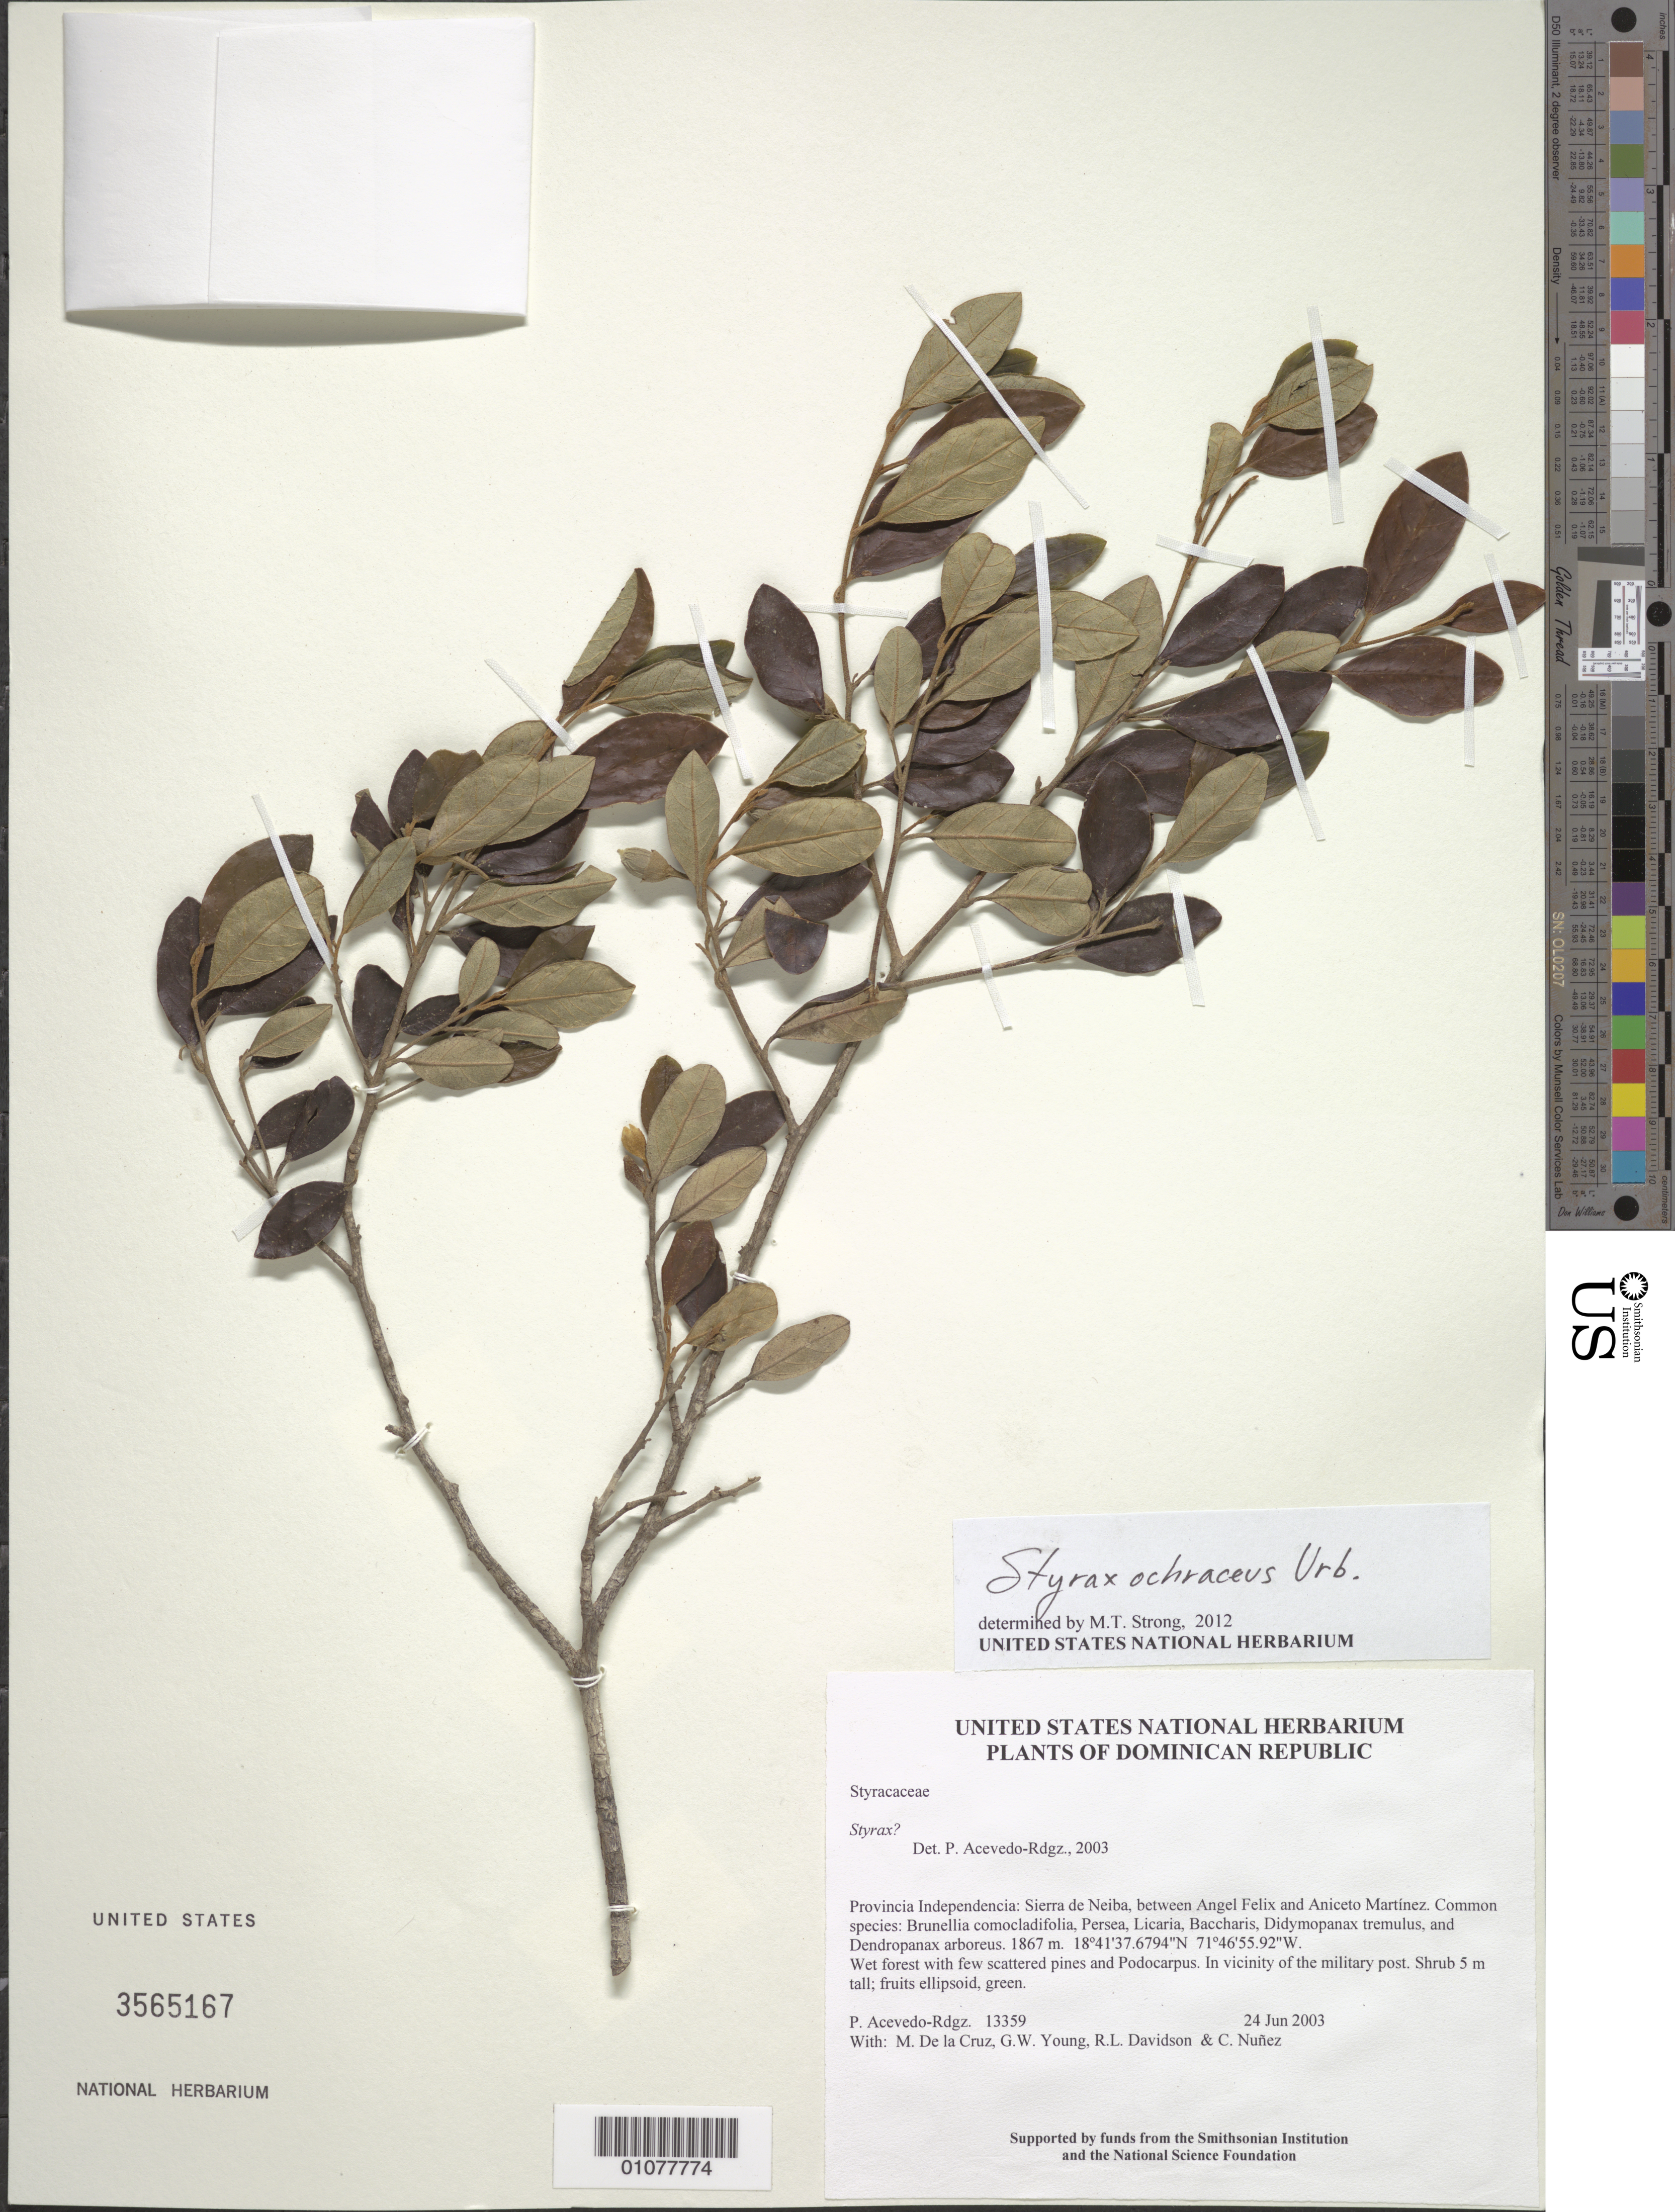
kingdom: Plantae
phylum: Tracheophyta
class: Magnoliopsida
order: Ericales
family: Styracaceae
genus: Styrax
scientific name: Styrax ochraceus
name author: Urb.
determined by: Strong, M. T., (US), Smithsonian Institution - National Museum of Natural History (UNITED STATES)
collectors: P. Acevedo-Rodr., M. de la Cruz, J. Rawlins, G. Young, R. Davidson & C. Nunez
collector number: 13359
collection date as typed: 24 Jun 2003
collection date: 2003-06-24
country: Dominican Republic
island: Hispaniola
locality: Provincia Independencia: Sierra de Neiba, between Angel Felix and Aniceto Martínez. Common species: Brunellia comocladifolia, Persea, Licaria, Baccharis, Didymopanax tremulus, and Dendropanax arboreus.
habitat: Wet forest with few scattered pines and Podocarpus. In vicinity of the military post.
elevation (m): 1867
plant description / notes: US, K, MO, NY, P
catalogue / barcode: US 3565167